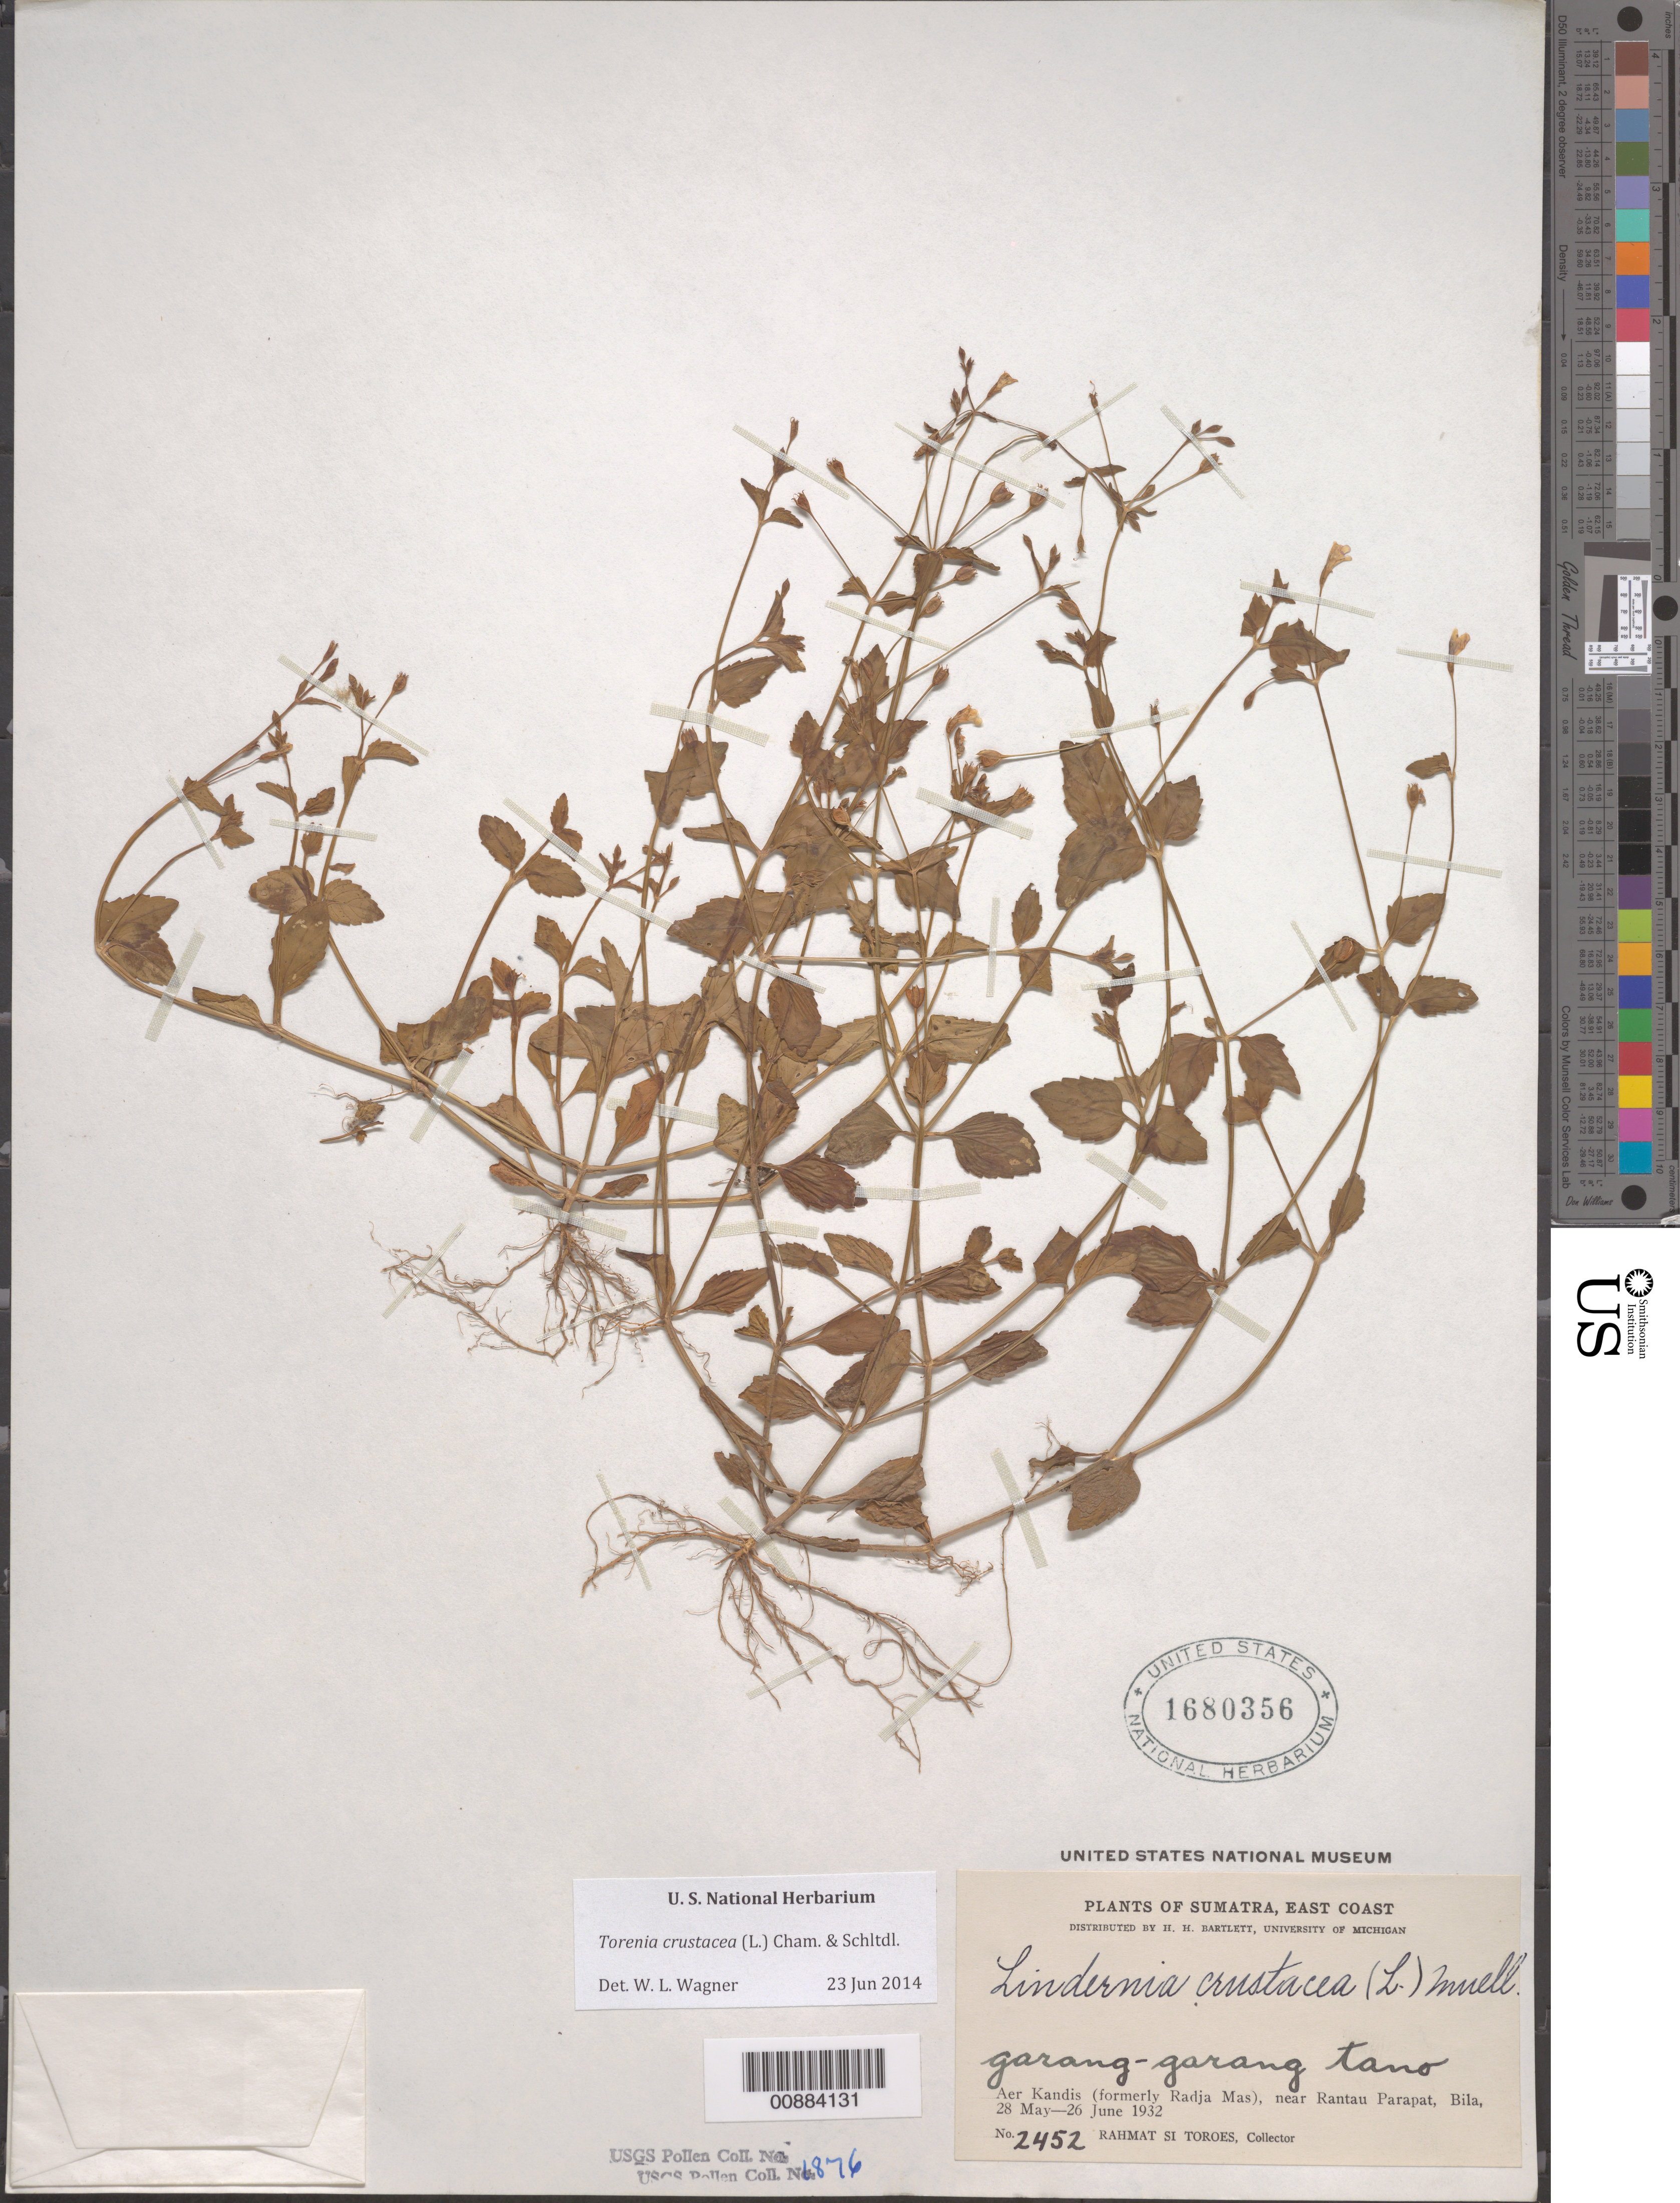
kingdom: Plantae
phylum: Tracheophyta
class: Magnoliopsida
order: Lamiales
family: Linderniaceae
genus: Torenia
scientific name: Torenia crustacea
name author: (L.) Cham. & Schltdl.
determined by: Wagner, W. L., (BOT), Smithsonian Institution - National Museum of Natural History (UNITED STATES)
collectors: Rahmat Si Boeea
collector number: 2452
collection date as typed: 28 May 1932 to 26 Jun 1932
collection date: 1932-05-28/1932-06-26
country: Indonesia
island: Sumatra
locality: Sumatra, East Coast; Aer Kandis (formerly Radja Mas), near Ranau Parapat, Bila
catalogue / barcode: US 1680356